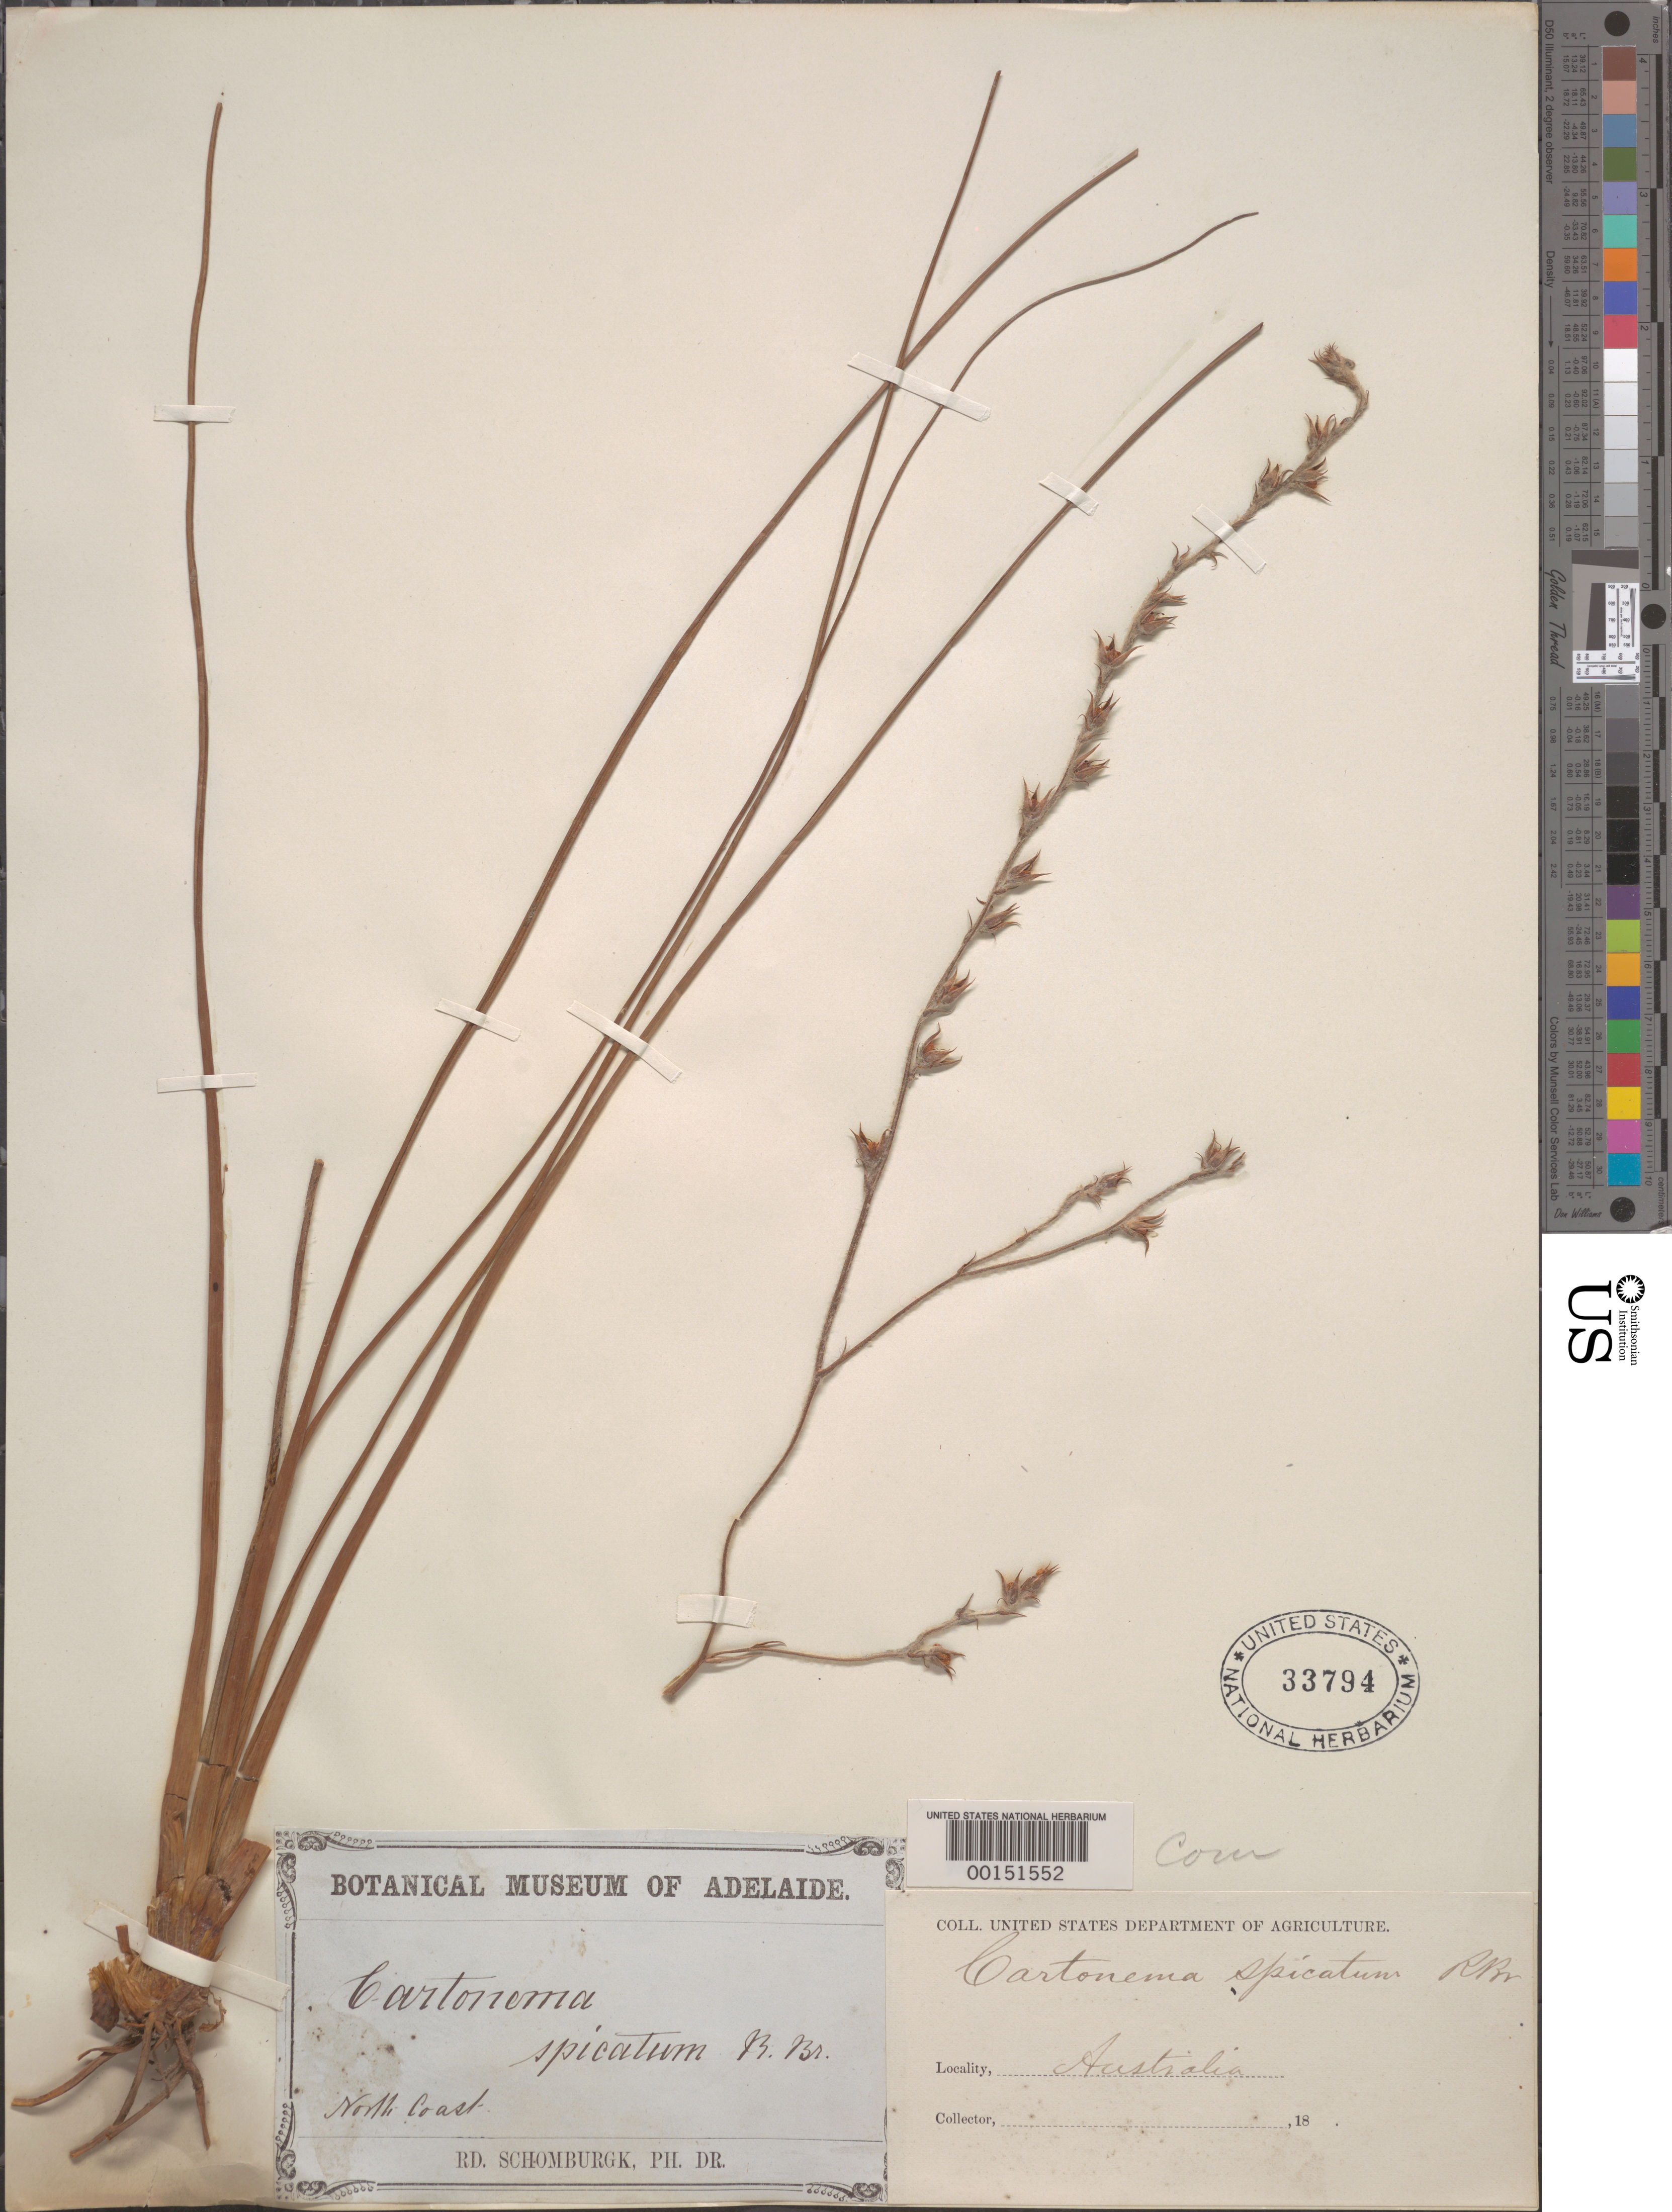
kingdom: Plantae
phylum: Tracheophyta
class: Liliopsida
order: Commelinales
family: Commelinaceae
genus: Cartonema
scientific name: Cartonema sp.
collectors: M. R. Schomburgk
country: Australia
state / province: Northern Territory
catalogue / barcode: US 33794